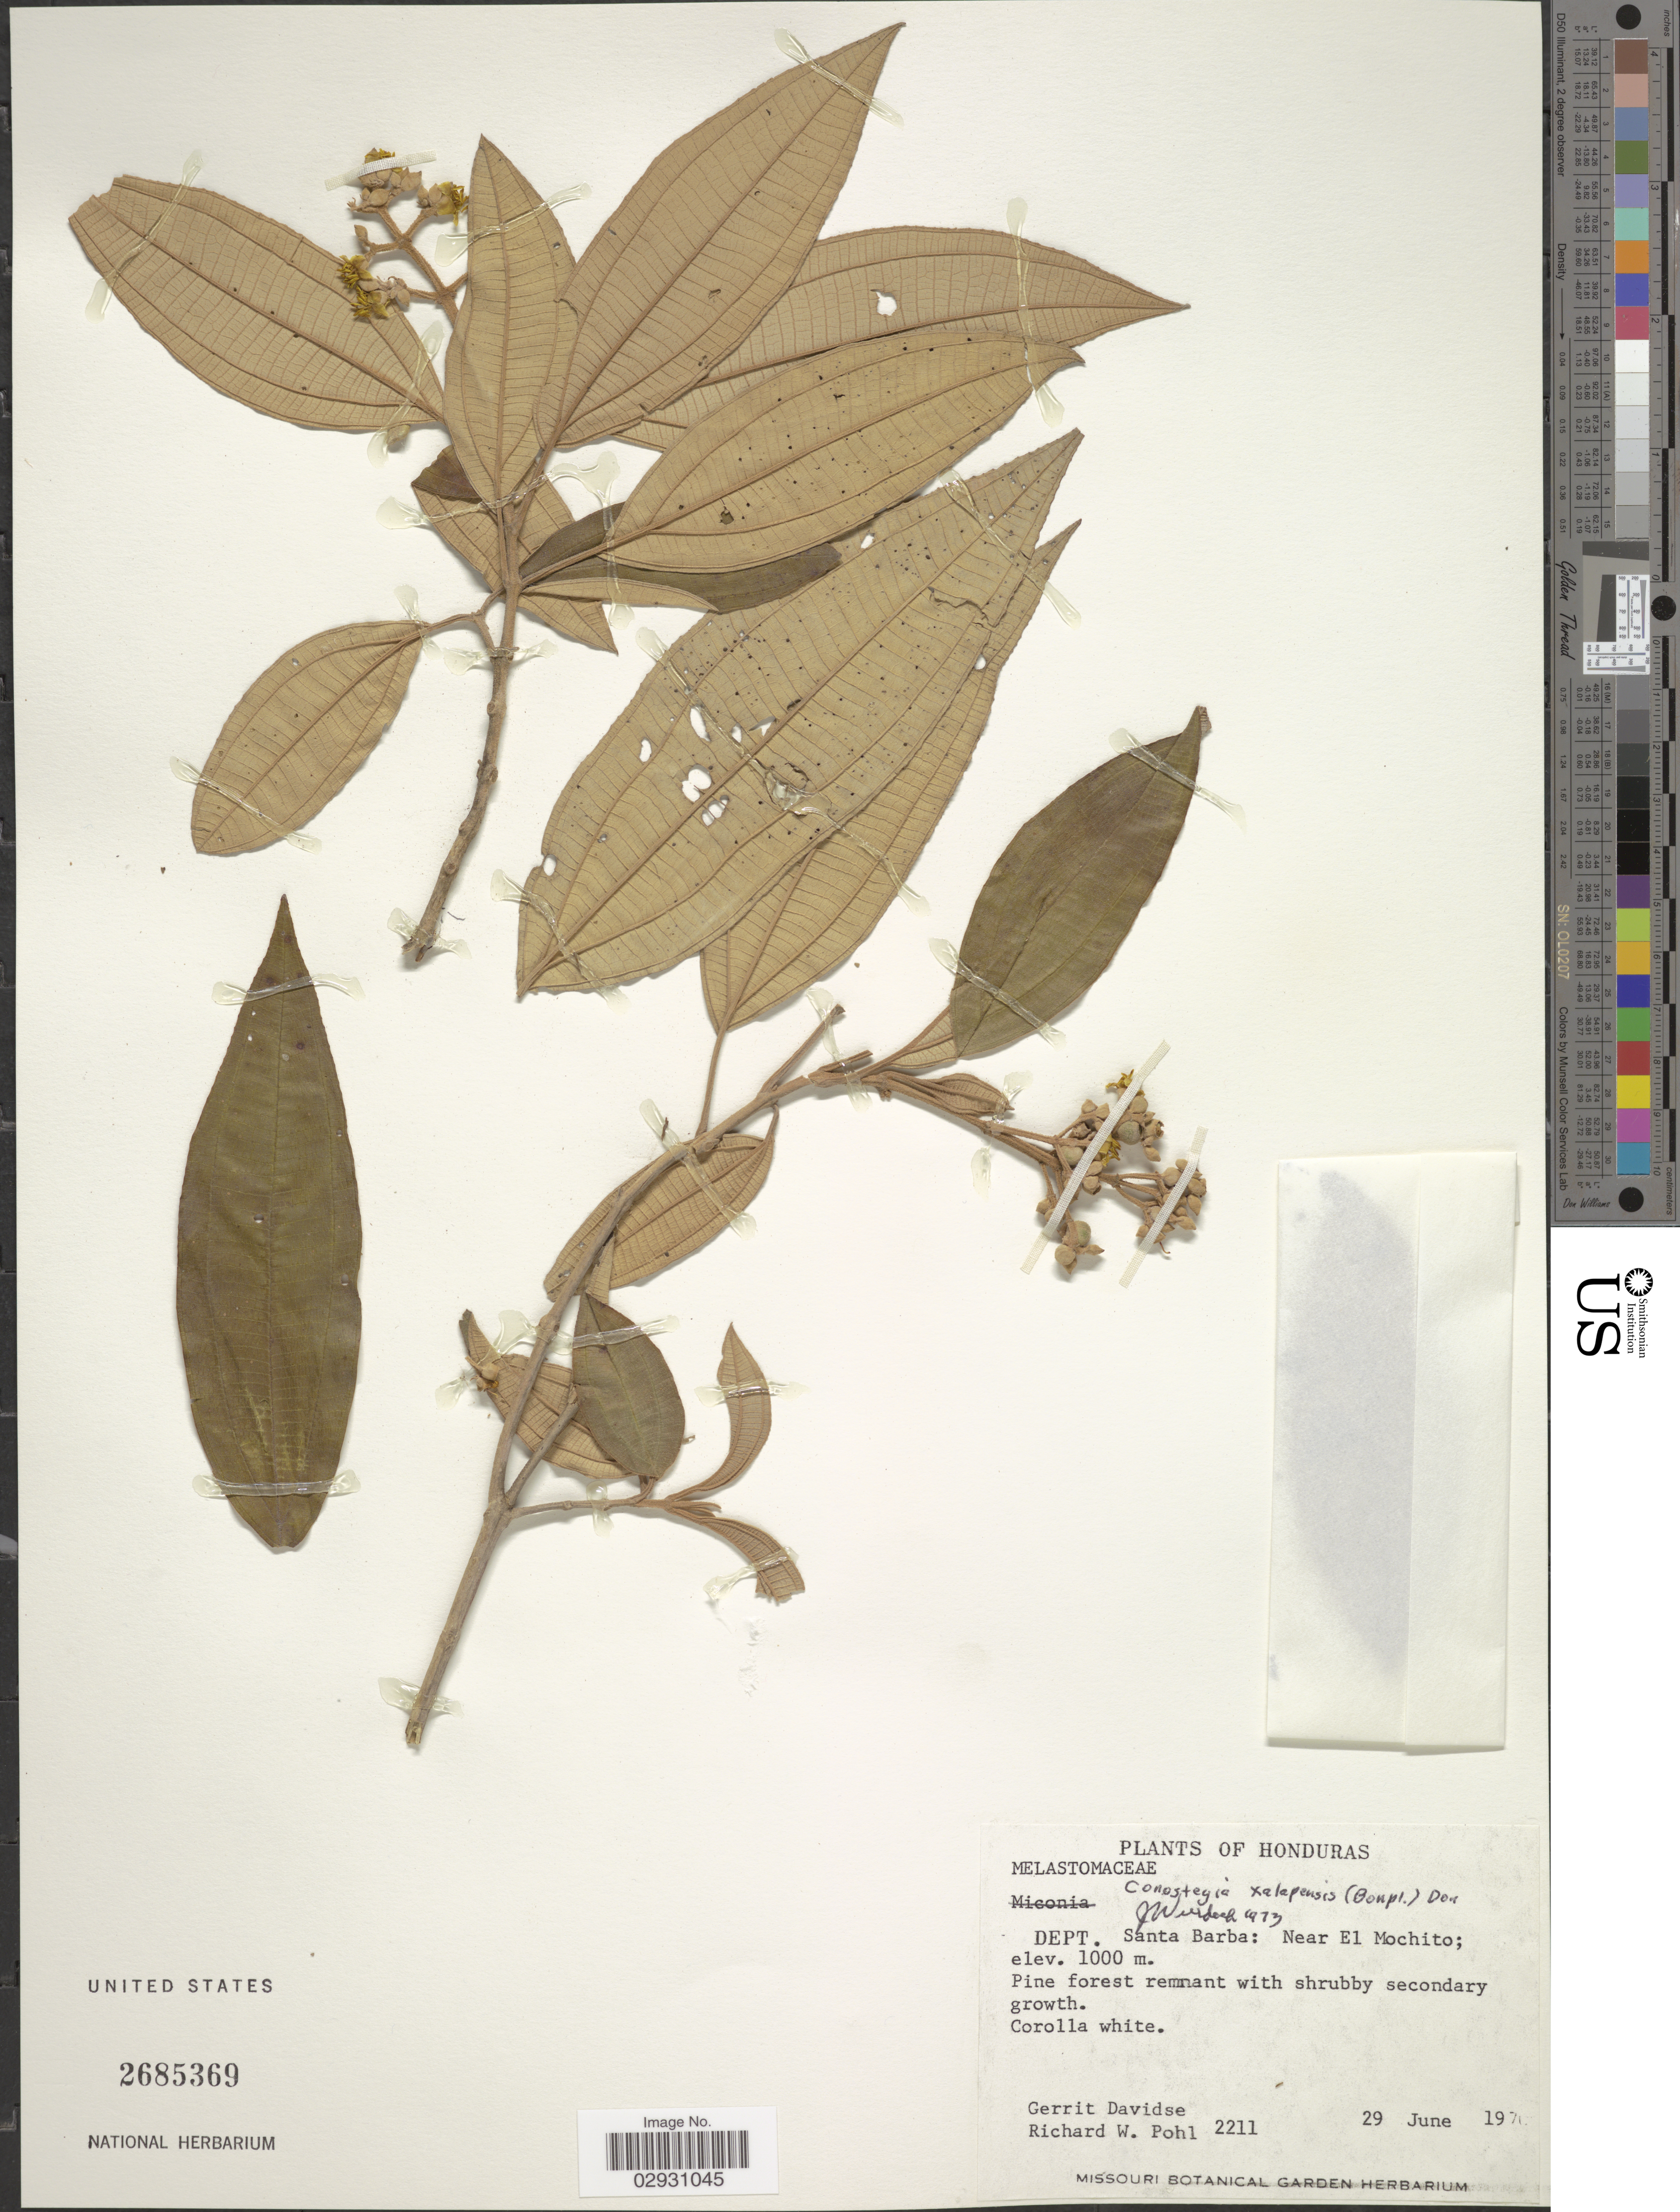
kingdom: Plantae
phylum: Tracheophyta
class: Magnoliopsida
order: Myrtales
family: Melastomataceae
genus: Conostegia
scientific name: Conostegia quadrangularis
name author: Schltdl. ex Steud.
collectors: G. Davidse & R. W. Pohl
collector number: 2211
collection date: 1970-06-29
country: Honduras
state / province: Santa Bárbara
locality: Dept. Santa Barba: Near El Mochito.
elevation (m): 1000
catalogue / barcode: US 2685369